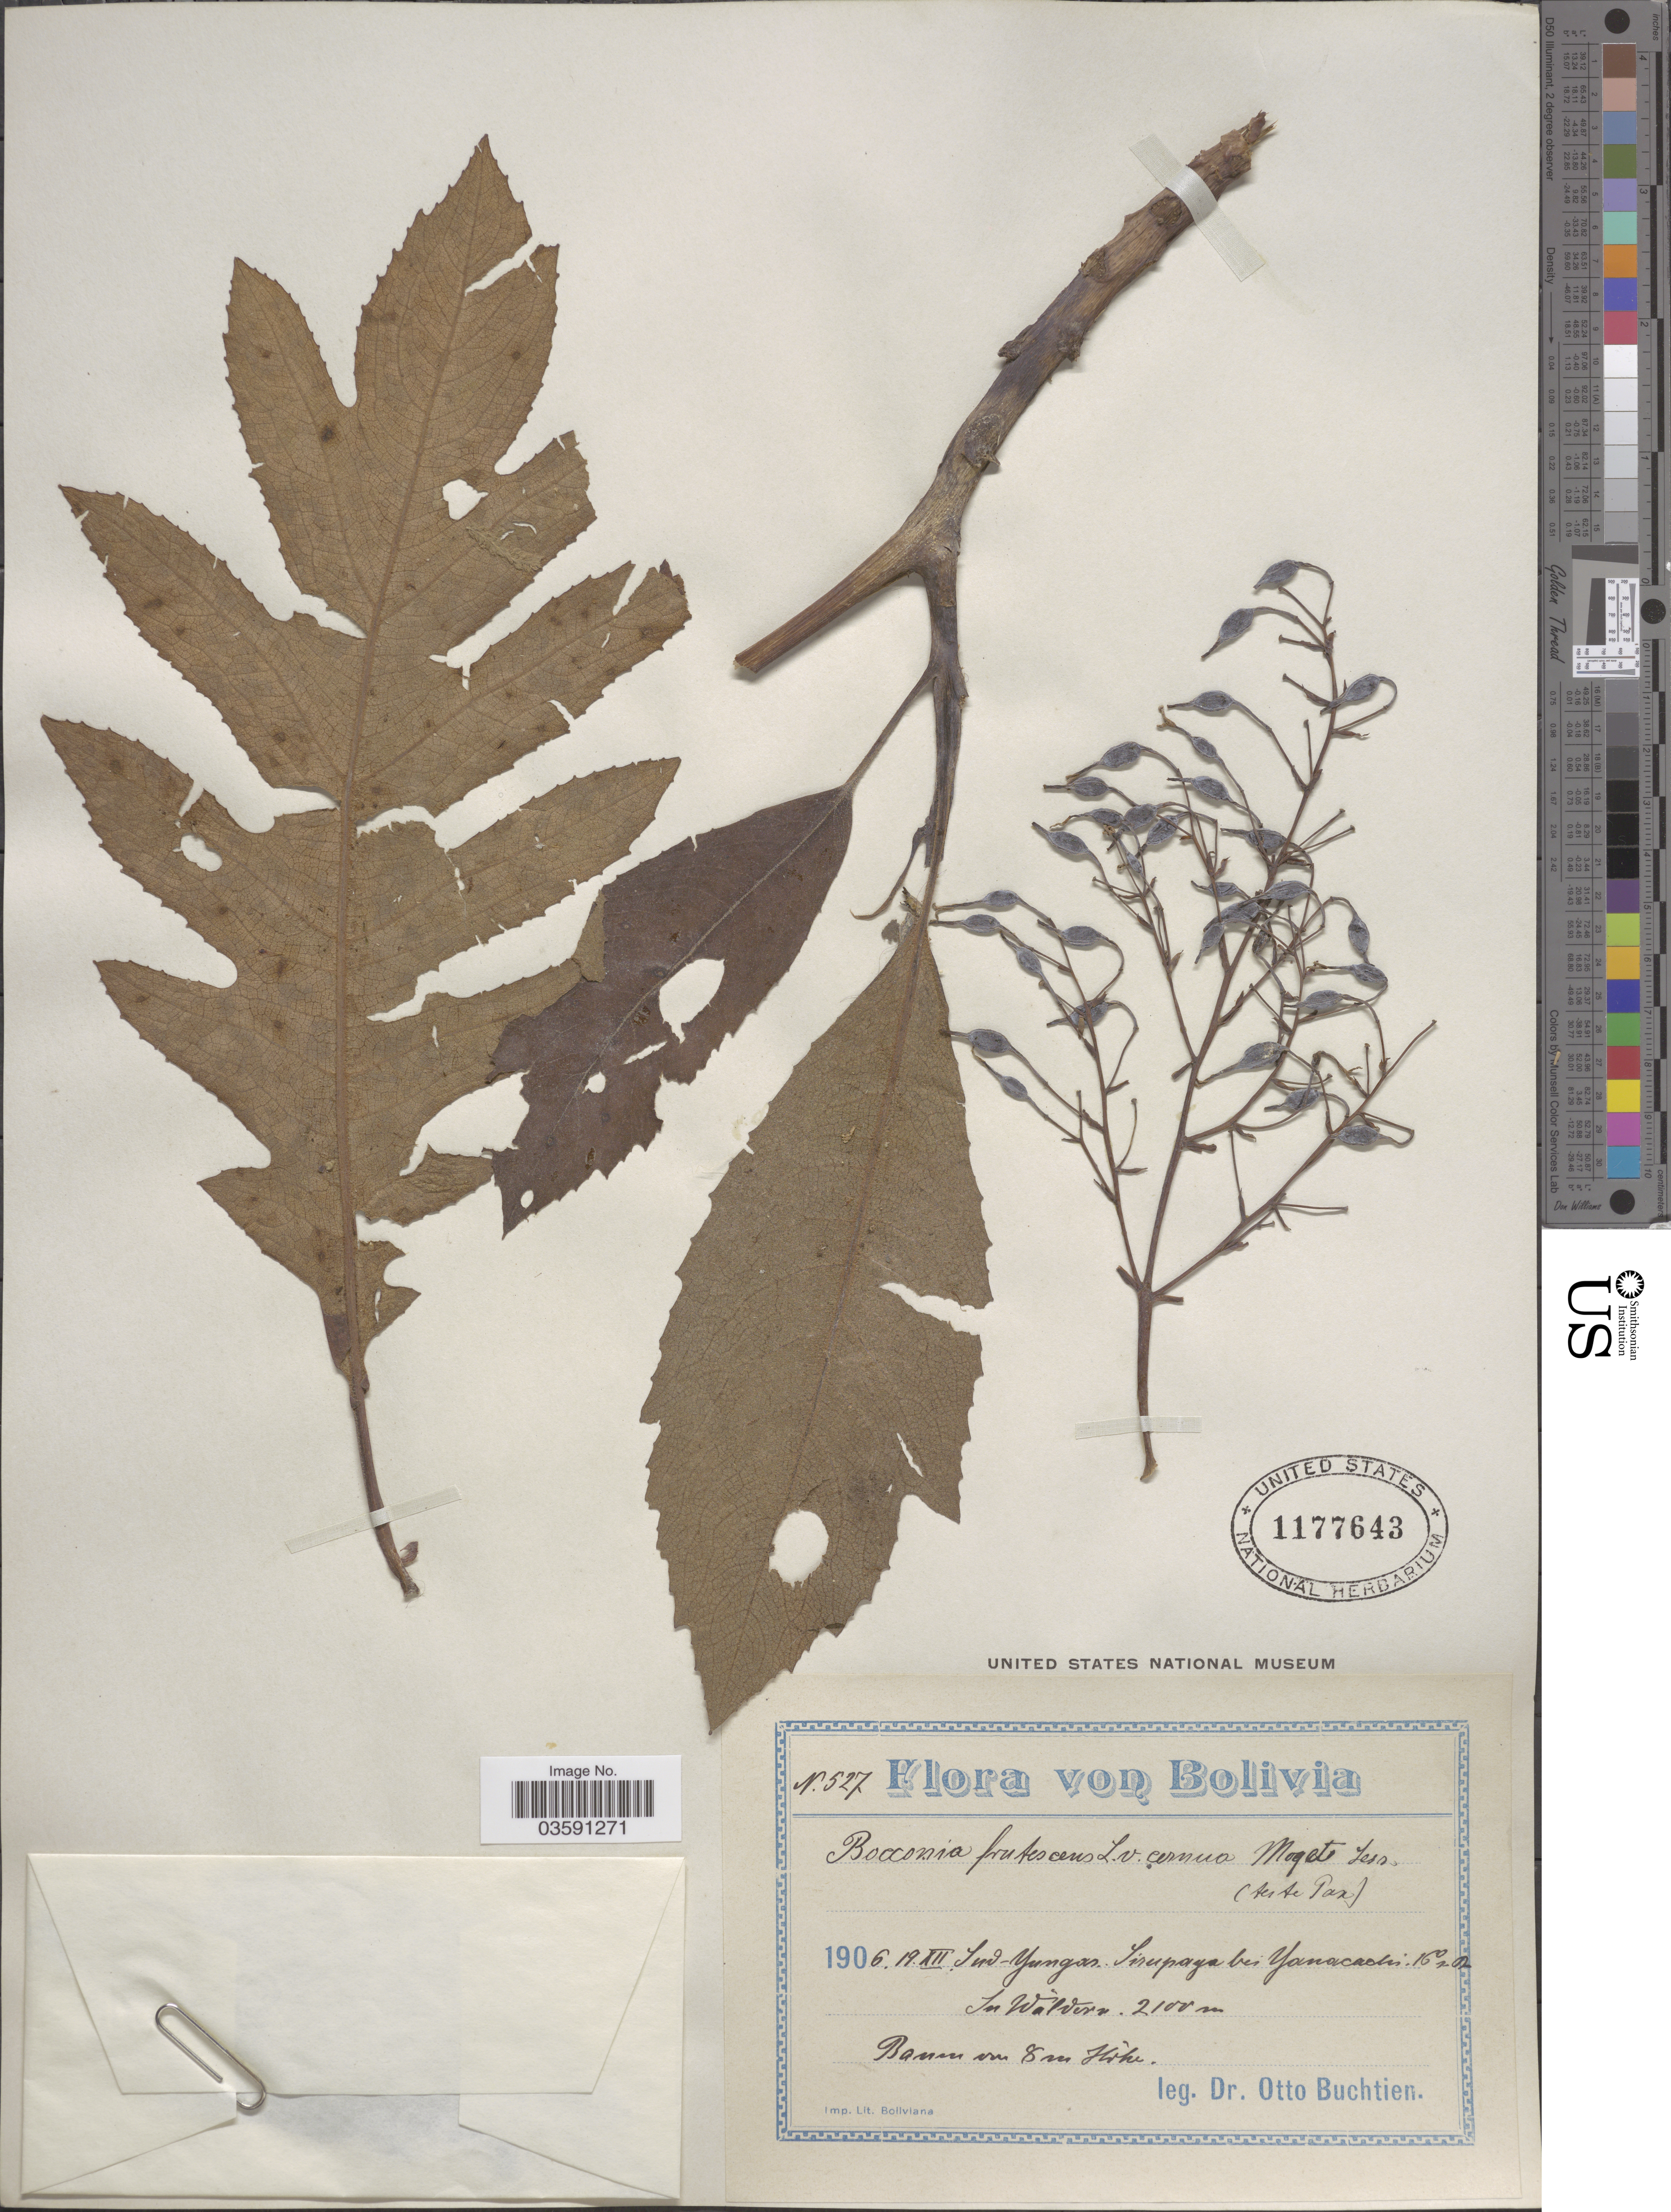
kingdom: Plantae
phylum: Tracheophyta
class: Magnoliopsida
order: Ranunculales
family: Papaveraceae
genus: Bocconia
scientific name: Bocconia integrifolia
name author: Bonpl.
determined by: Strong, Mark T., (BOT), Smithsonian Institution - National Museum of Natural History (UNITED STATES)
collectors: O. Buchtien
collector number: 527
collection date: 1906-12-19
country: Bolivia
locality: Sud-Yungas: Sirapaya bei Yanacachi. 16° s. Br.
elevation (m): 2100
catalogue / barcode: US 1177643